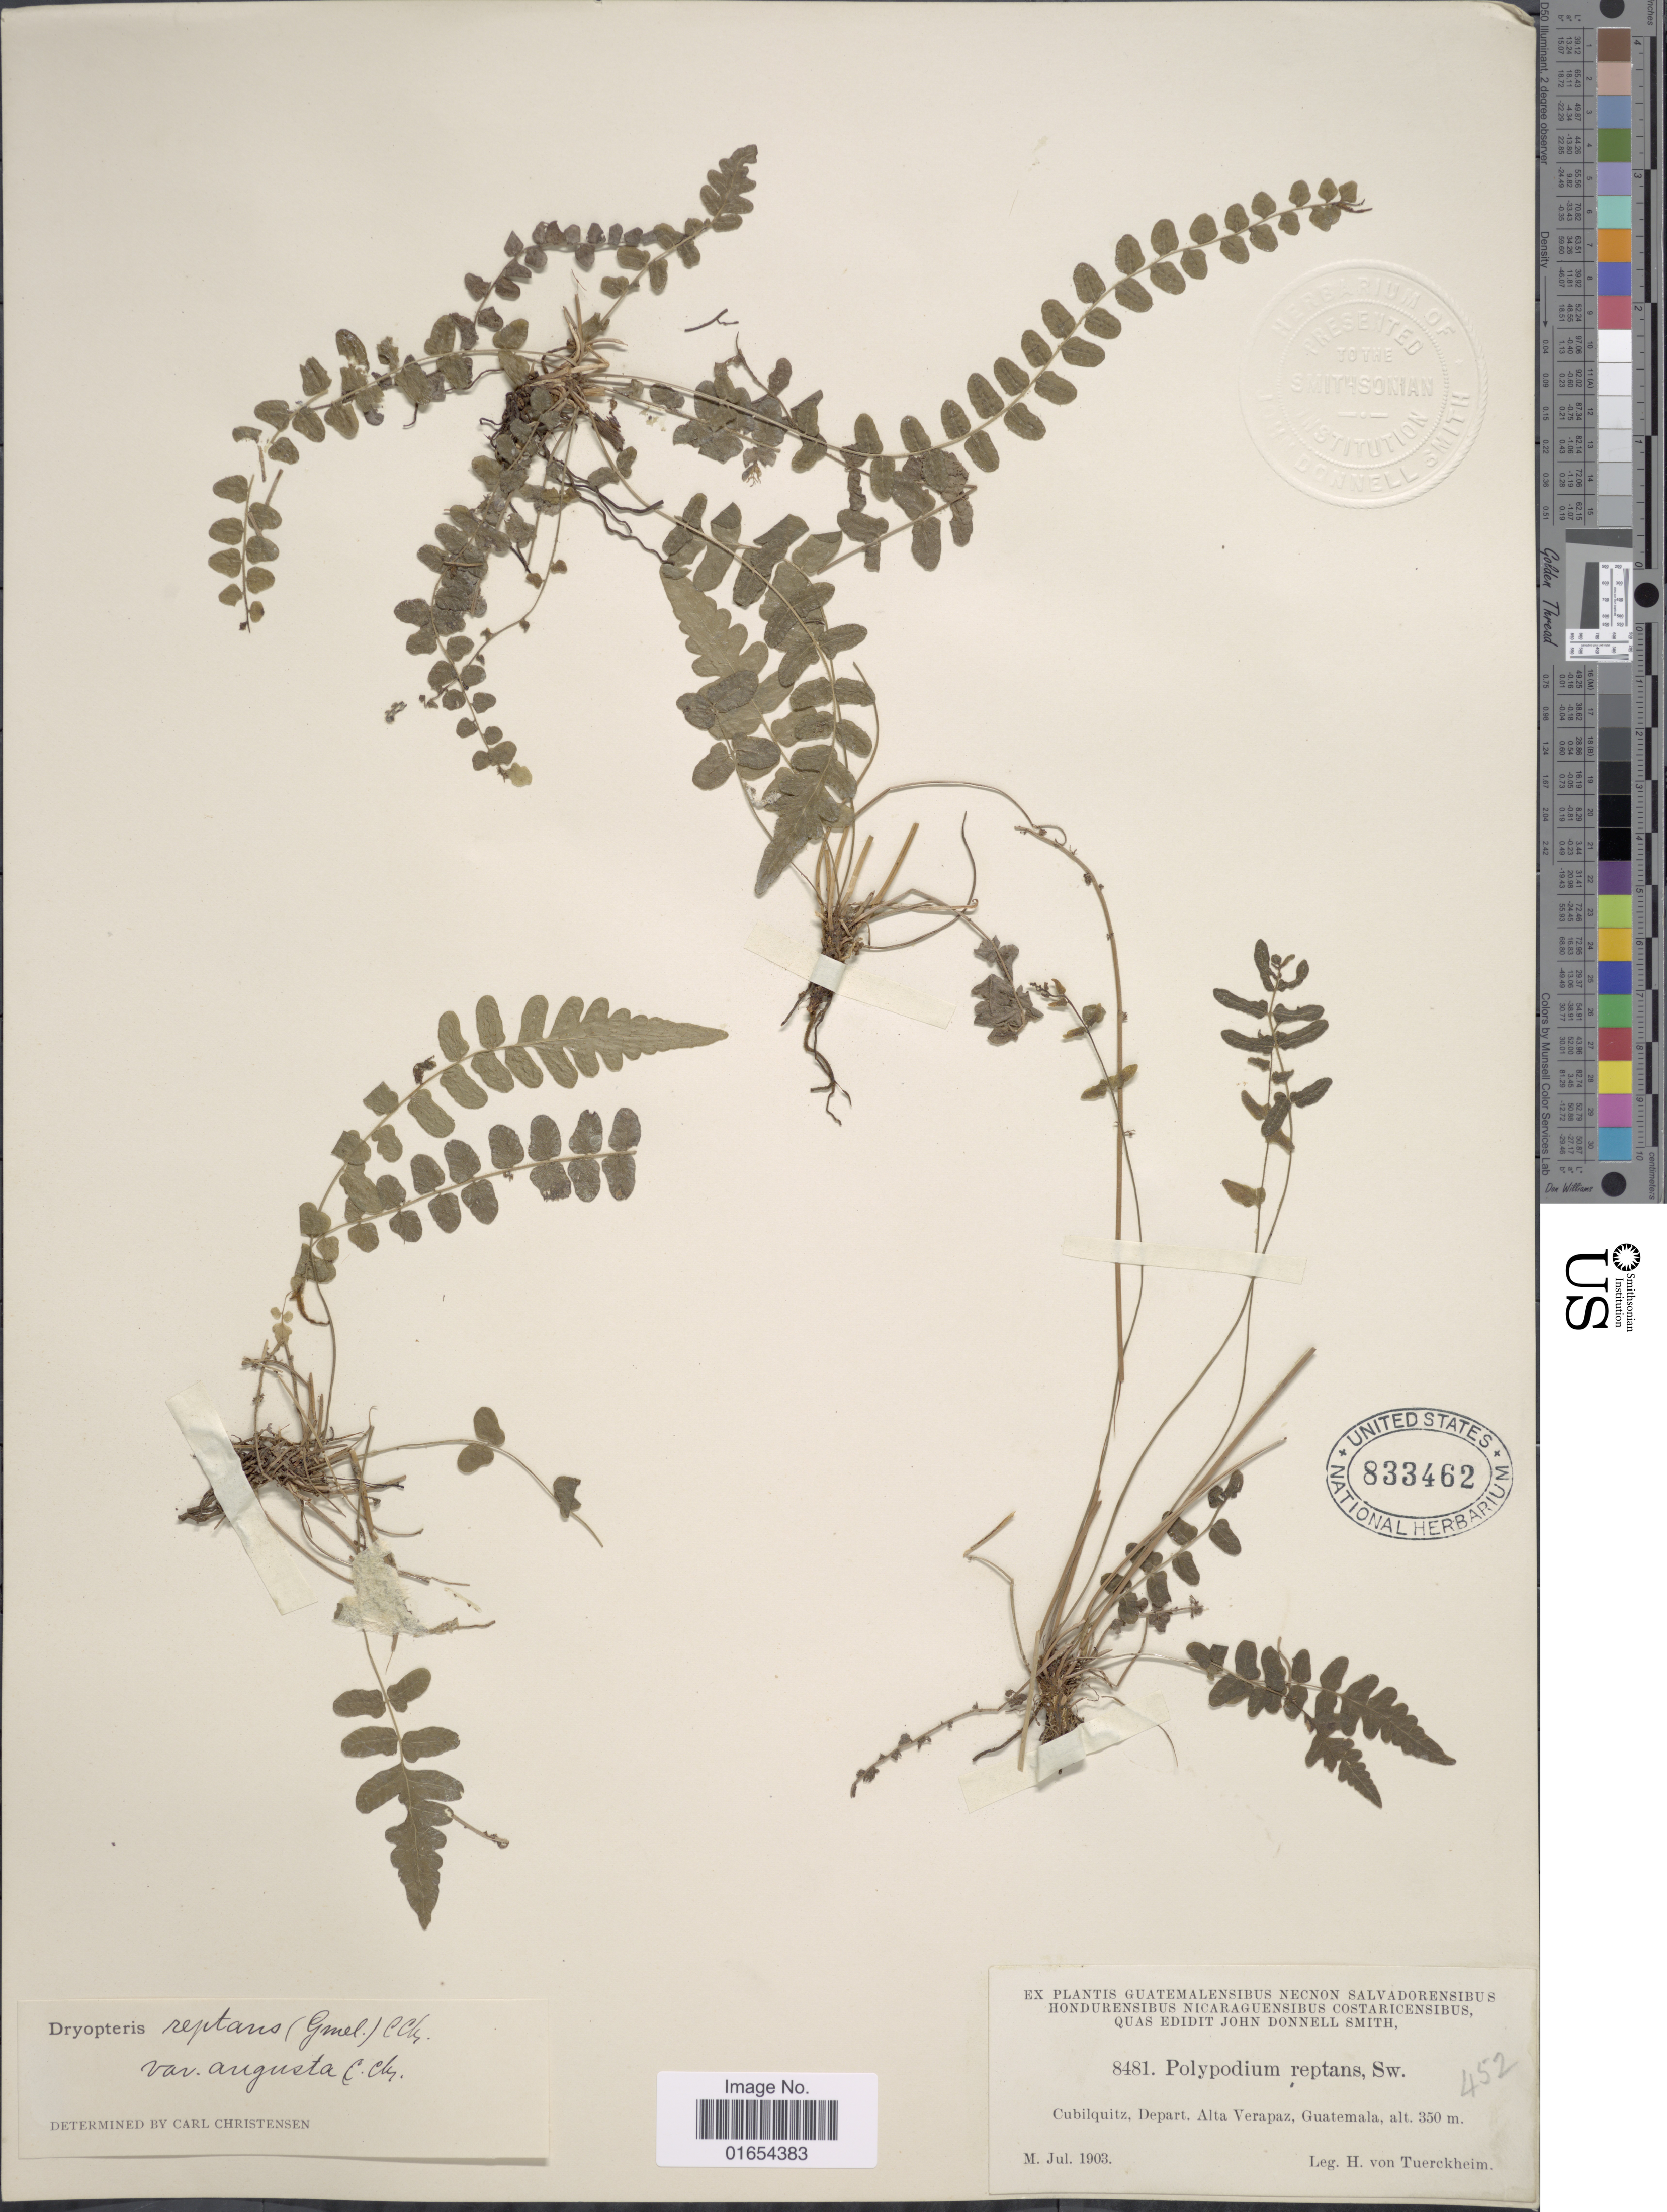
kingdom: Plantae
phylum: Tracheophyta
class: Polypodiopsida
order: Polypodiales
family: Thelypteridaceae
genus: Goniopteris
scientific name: Goniopteris reptans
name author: (J.F. Gmel.) C. Presl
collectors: H. von Türckheim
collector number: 8481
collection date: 1903-07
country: Guatemala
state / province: Alta Verapaz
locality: Cubilquitz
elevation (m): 350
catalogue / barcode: US 833462